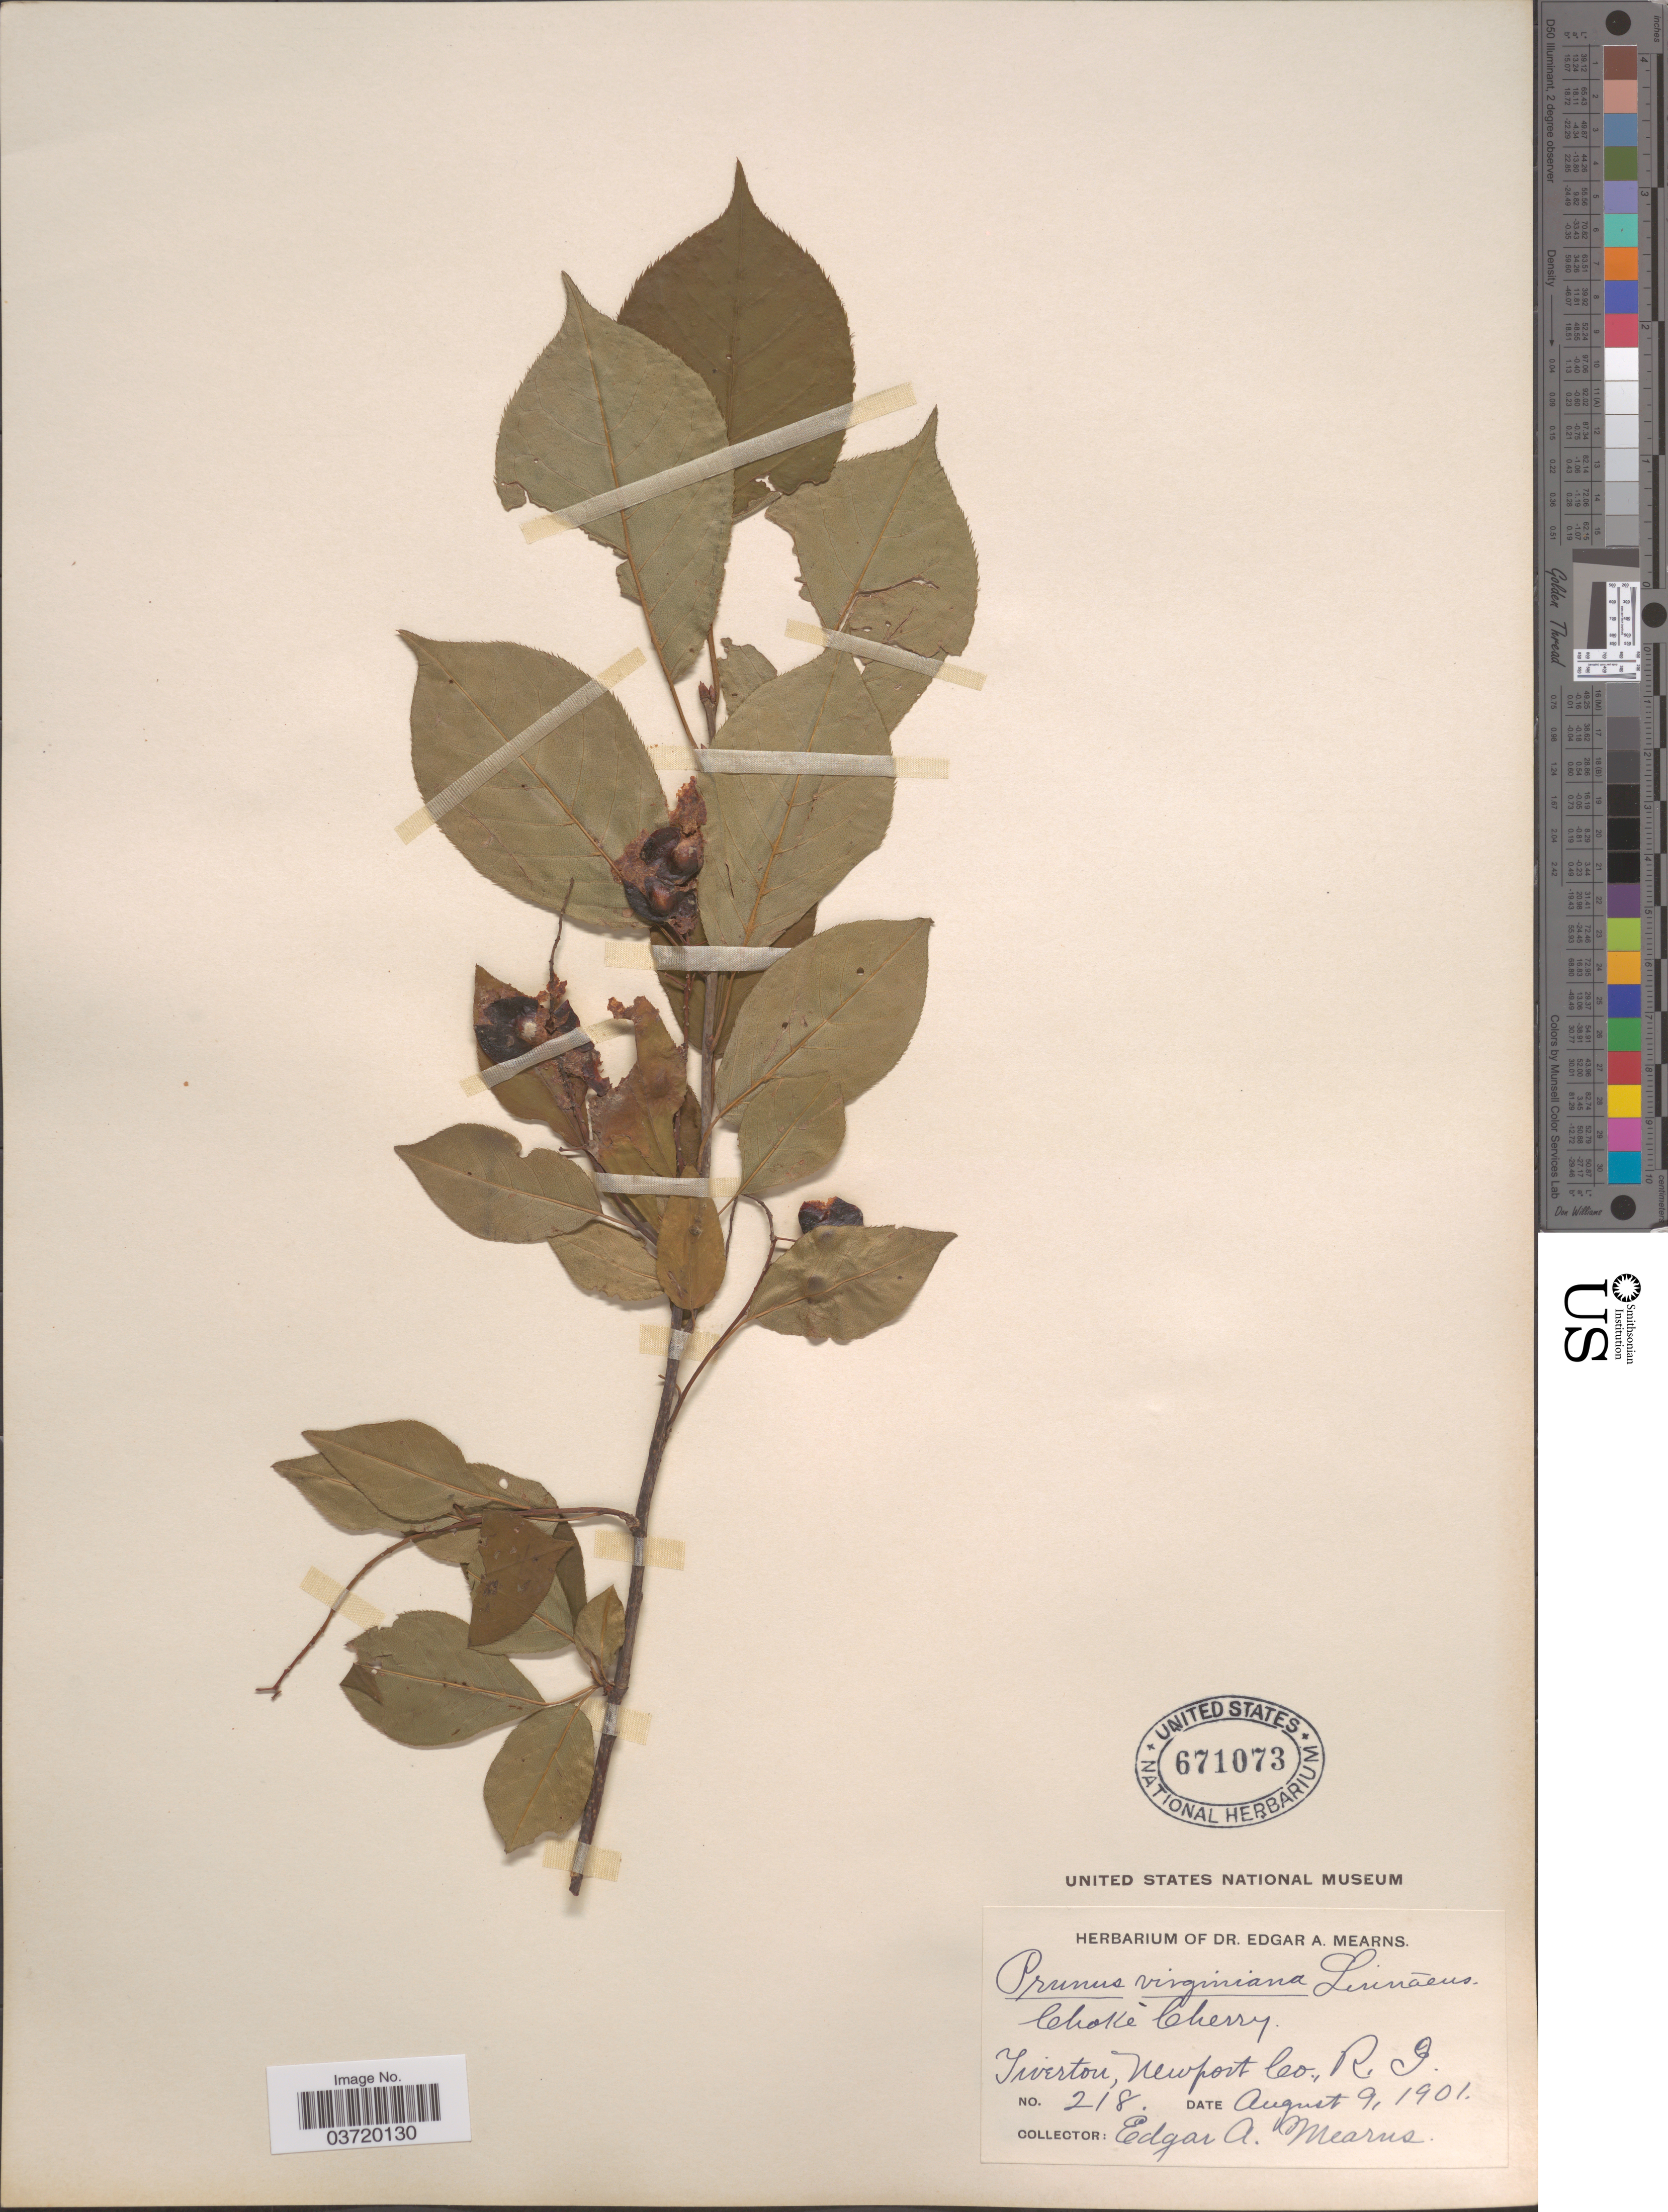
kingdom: Plantae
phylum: Tracheophyta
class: Magnoliopsida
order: Rosales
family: Rosaceae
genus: Prunus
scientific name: Prunus virginiana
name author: L.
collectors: E. A. Mearns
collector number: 218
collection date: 1901-08-09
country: United States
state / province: Rhode Island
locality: Tiverton, Newport Co.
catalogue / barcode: US 671073